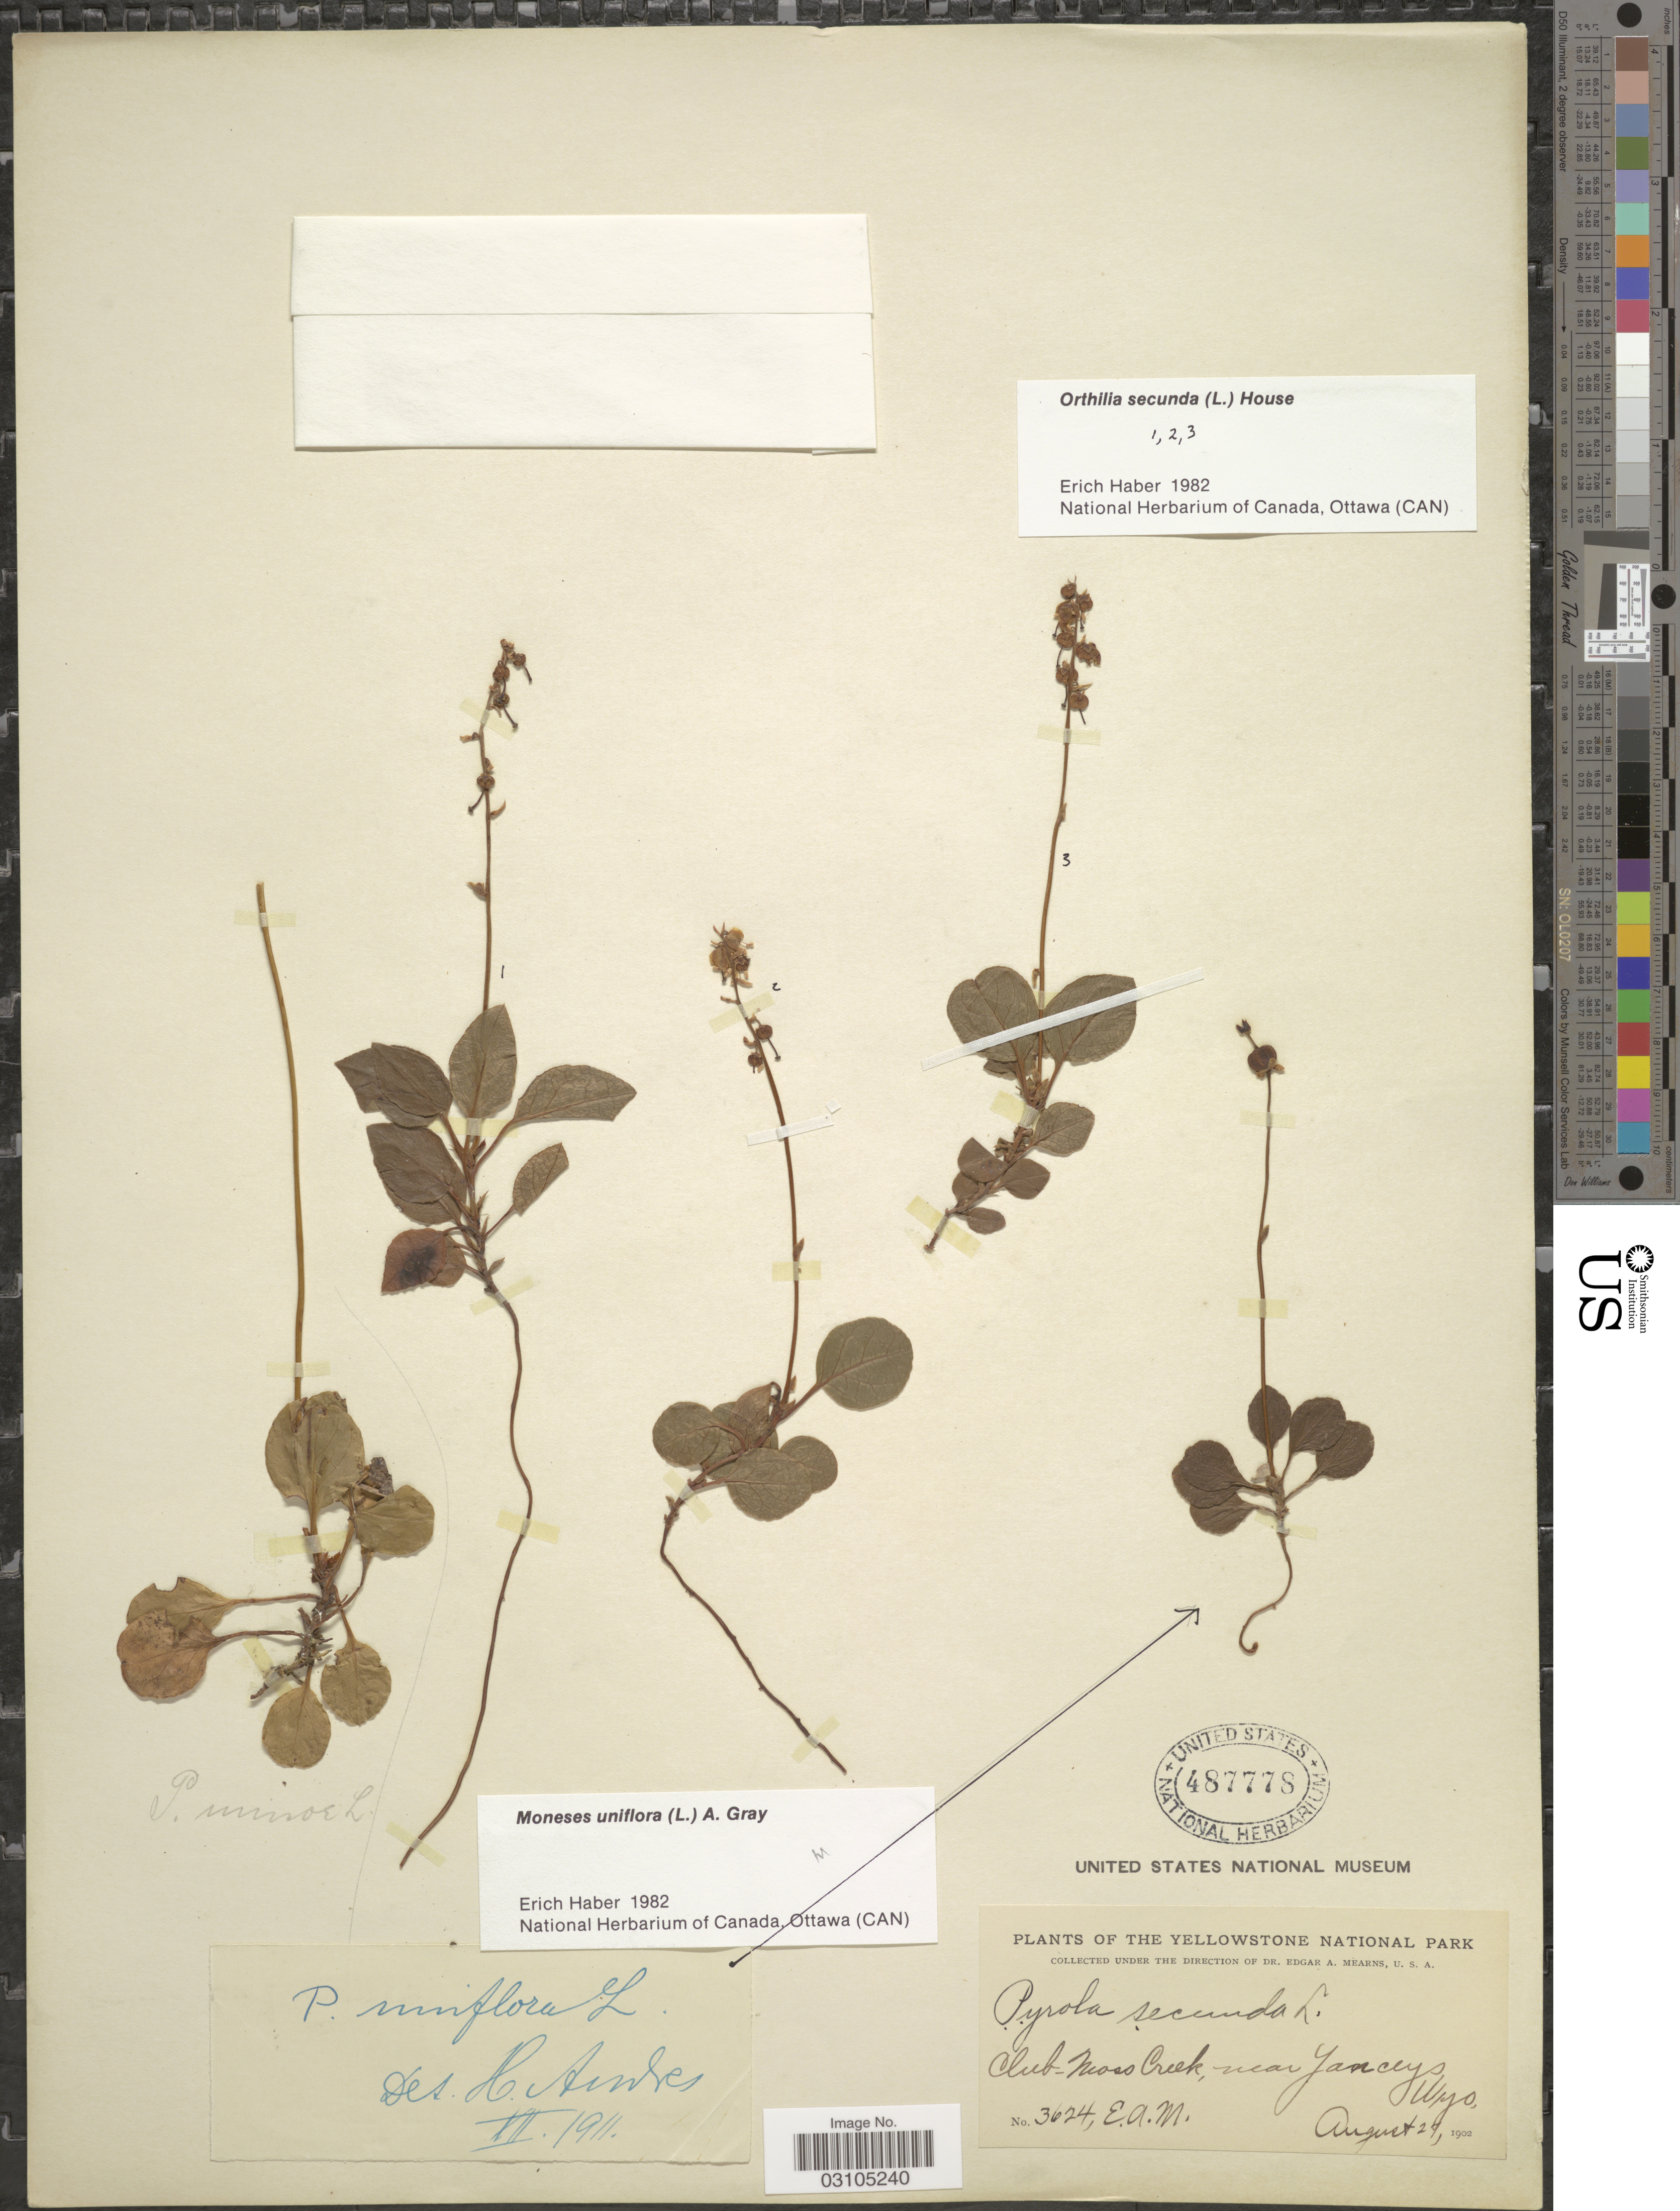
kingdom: Plantae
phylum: Tracheophyta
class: Magnoliopsida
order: Ericales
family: Ericaceae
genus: Orthilia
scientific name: Orthilia secunda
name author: (L.) House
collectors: E. A. Mearns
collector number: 3624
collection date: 1902-08-27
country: United States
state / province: Wyoming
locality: Yellowstone National Park. Club-Moss Creek, near Yanceys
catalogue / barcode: US 487778